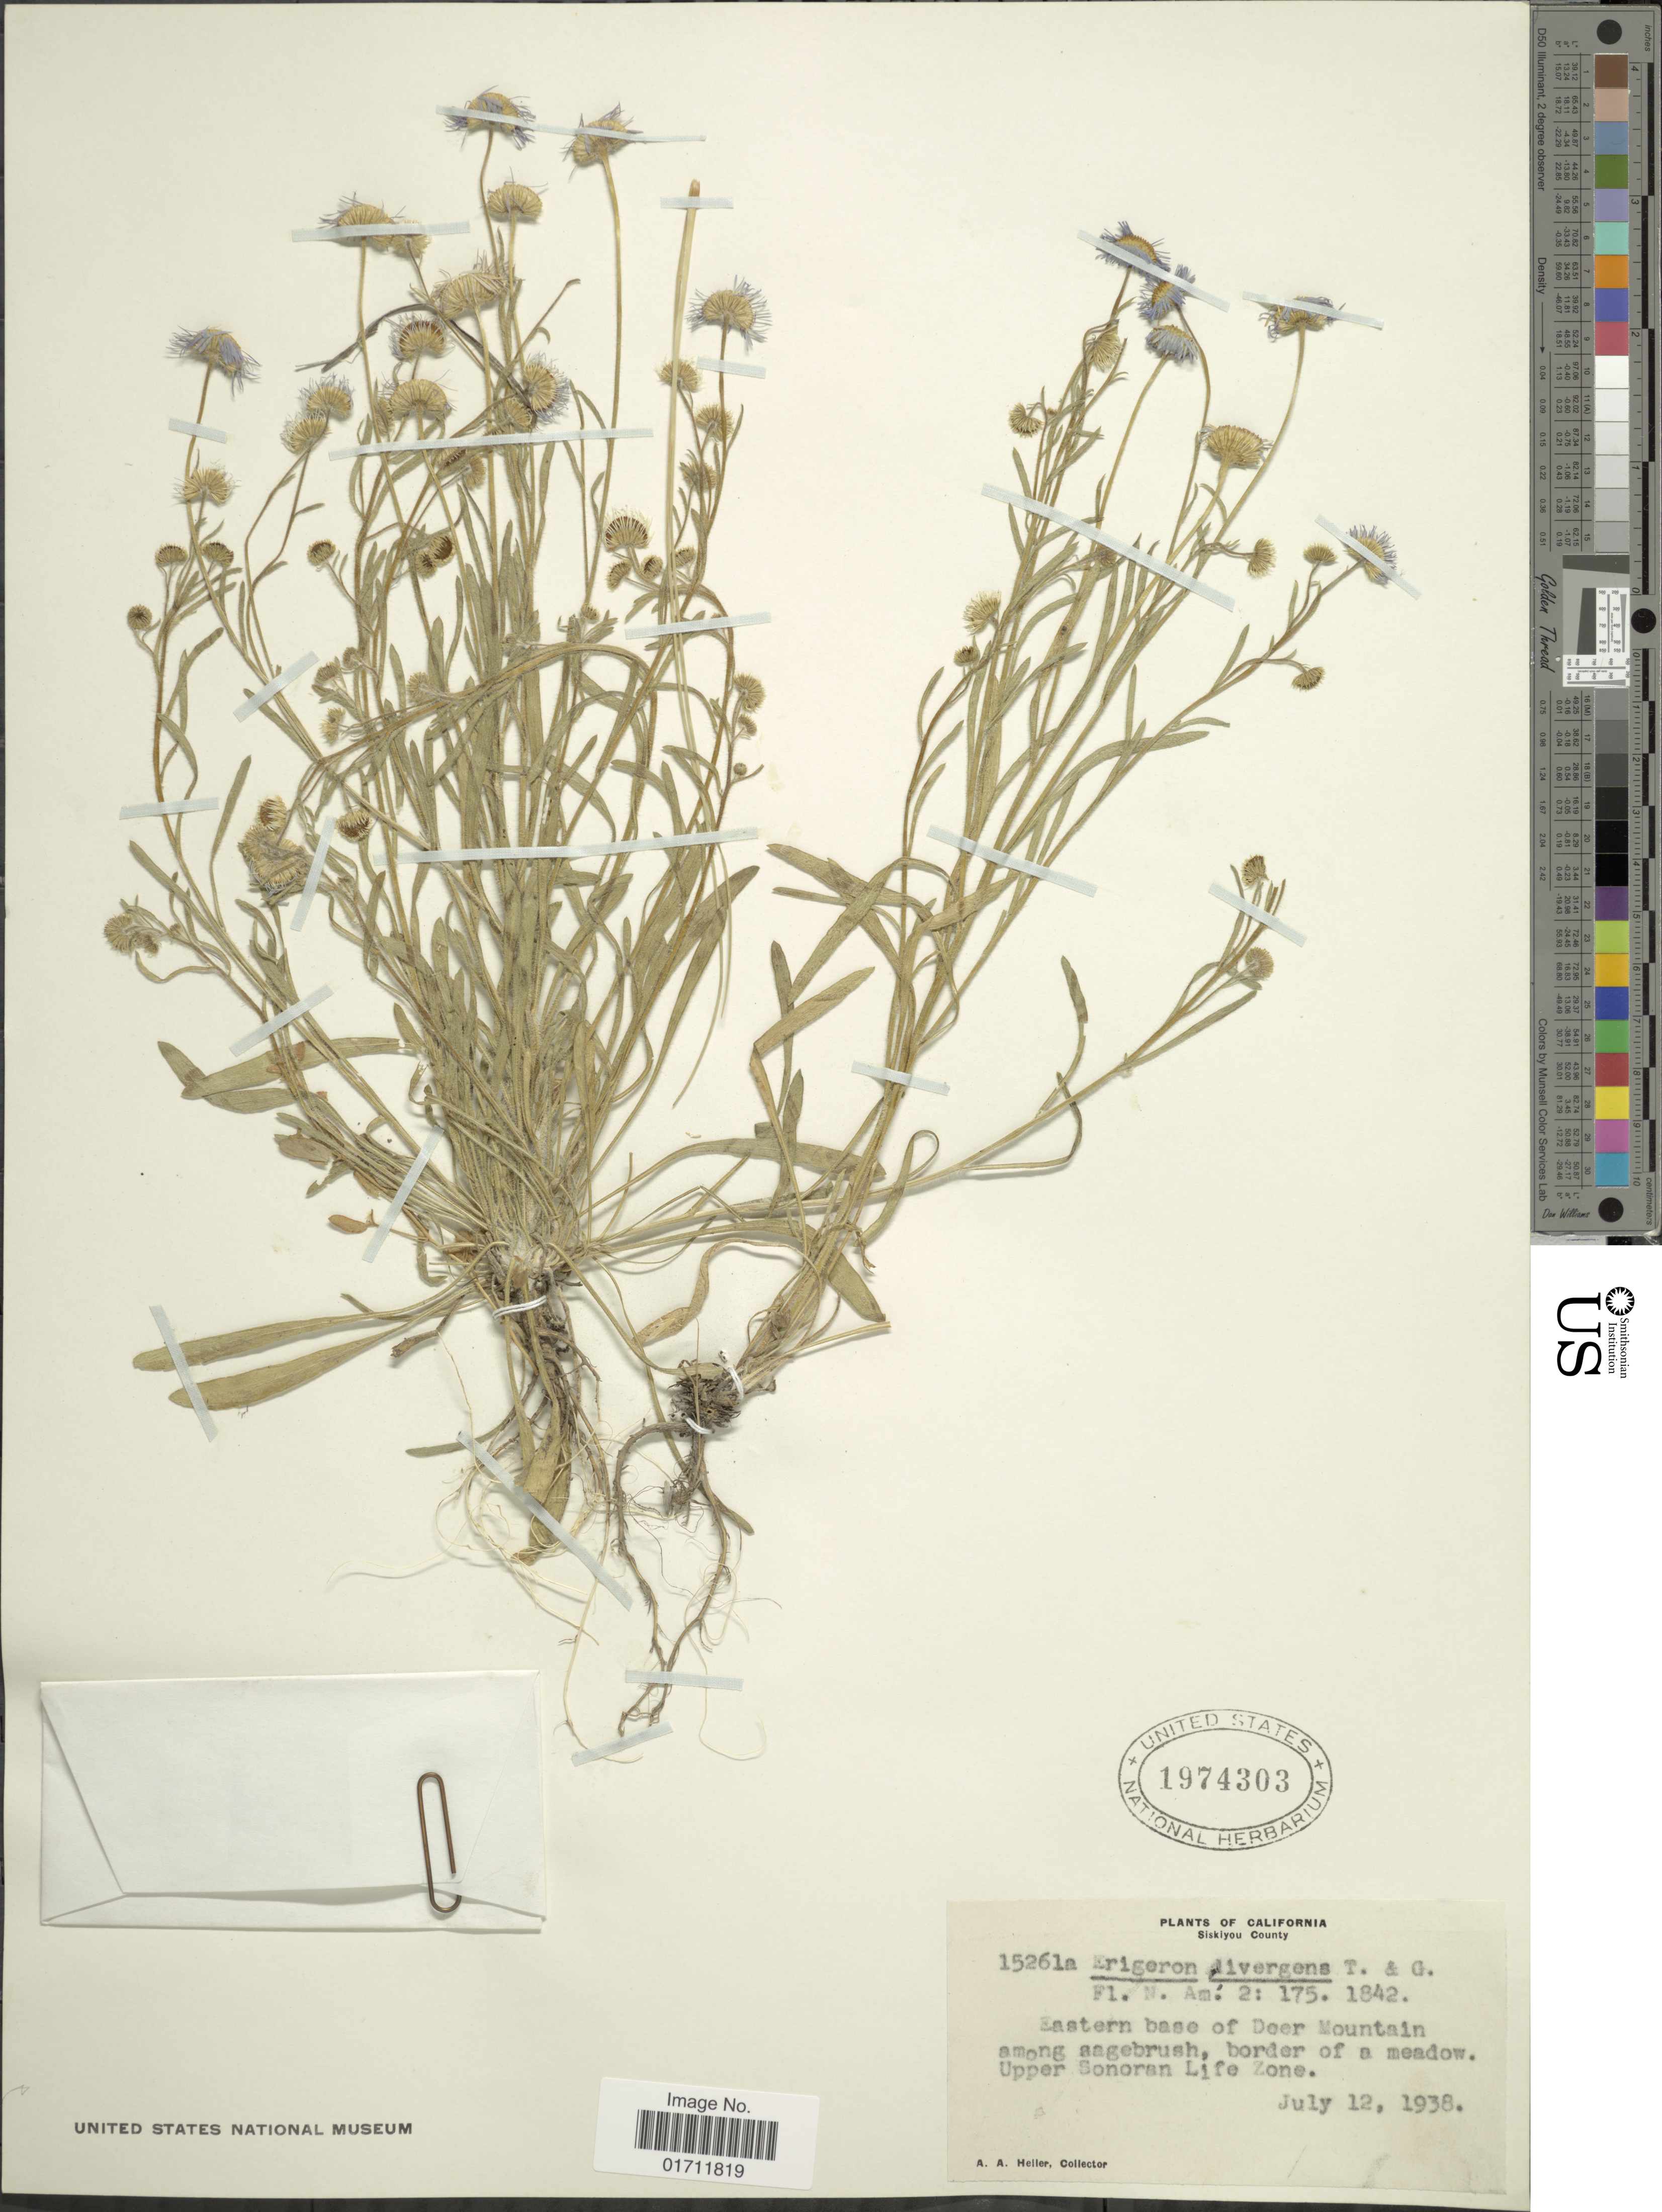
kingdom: Plantae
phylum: Tracheophyta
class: Magnoliopsida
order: Asterales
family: Asteraceae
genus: Erigeron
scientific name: Erigeron divergens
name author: Torr. & A. Gray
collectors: A. A. Heller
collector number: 15261a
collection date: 1938-07-12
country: United States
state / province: California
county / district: Siskiyou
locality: Siskiyou County, Eastern base of Deer Mountain among sagebrush, border of a meadow. Upper Sonoran Life Zone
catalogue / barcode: US 1974303